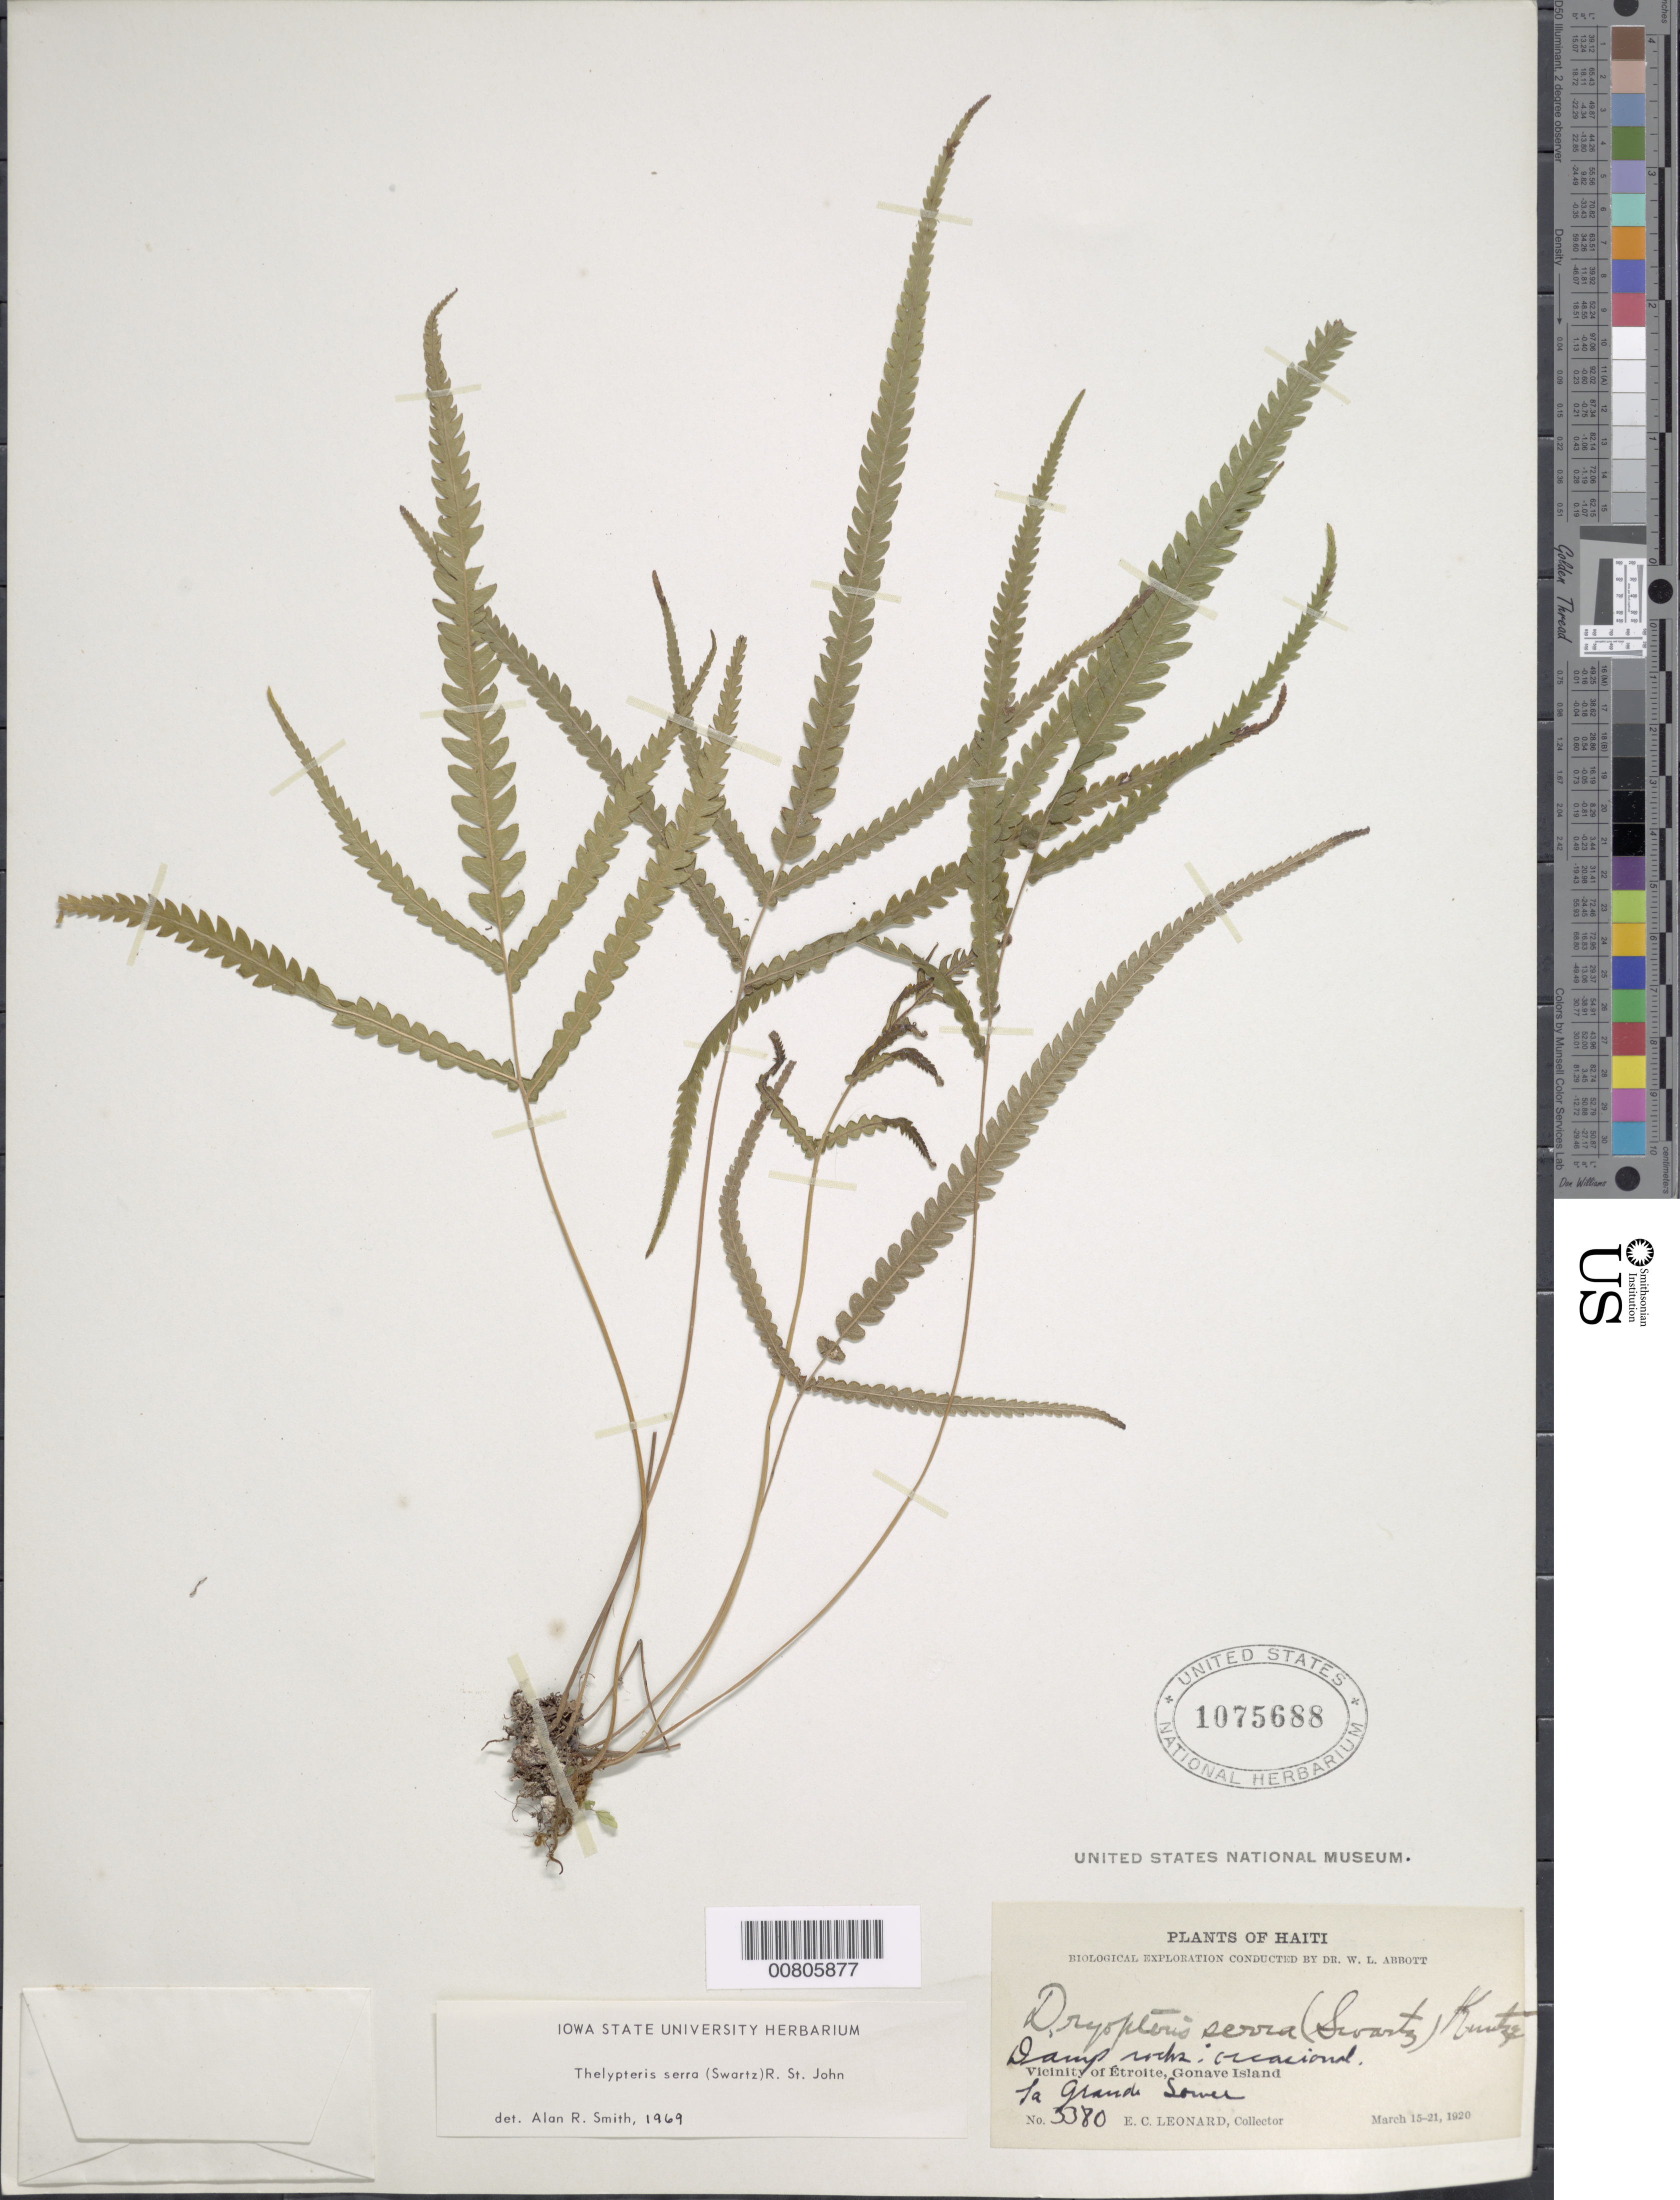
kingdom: Plantae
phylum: Tracheophyta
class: Polypodiopsida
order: Polypodiales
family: Thelypteridaceae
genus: Christella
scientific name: Christella serra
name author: (Sw.) Holttum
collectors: E. C. Leonard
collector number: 3380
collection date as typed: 15 Mar 1920 to 21 Mar 1920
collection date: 1920-03-15/1920-03-21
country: Haiti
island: Hispaniola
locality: Gonave Island, vicinity Étroite, La Grand Source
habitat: Damp rocks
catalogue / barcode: US 1075688